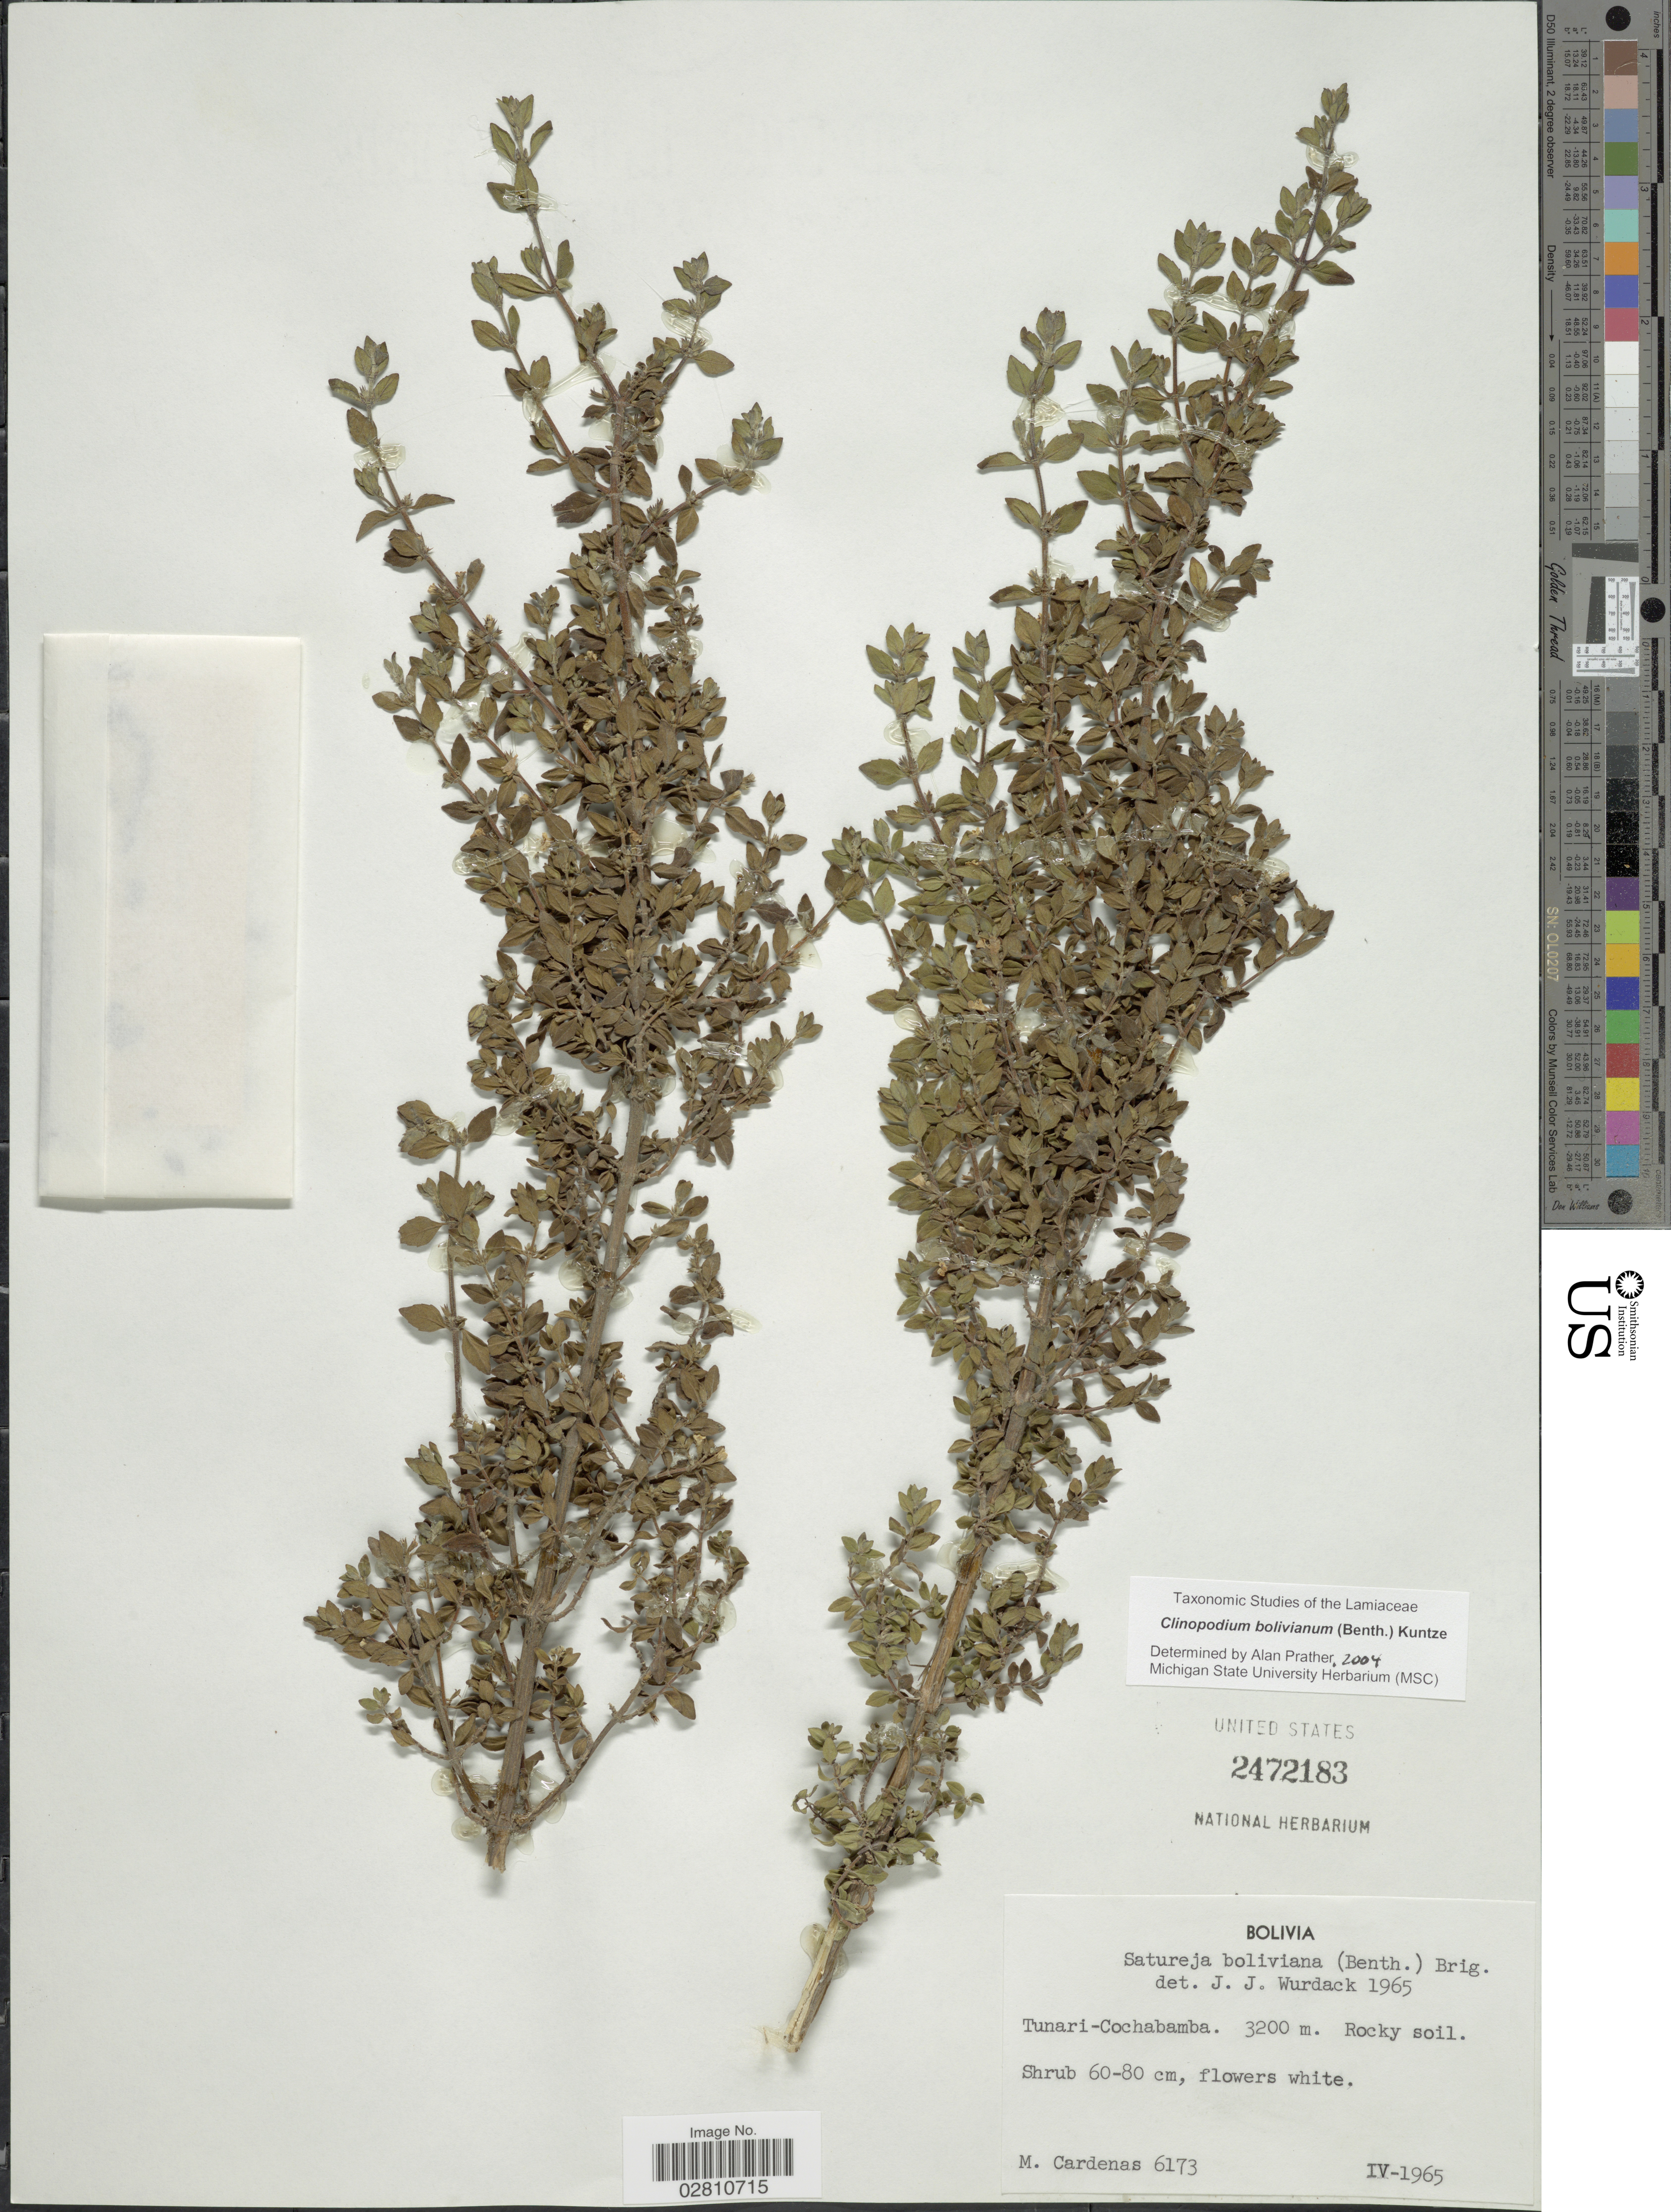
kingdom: Plantae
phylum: Tracheophyta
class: Magnoliopsida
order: Lamiales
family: Lamiaceae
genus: Clinopodium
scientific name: Clinopodium bolivianum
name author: (Benth.) Kuntze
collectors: M. Cárdenas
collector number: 6173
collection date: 1965-04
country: Bolivia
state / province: Cochabamba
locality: Tunari-Cochabamba.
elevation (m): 3200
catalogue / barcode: US 2472183